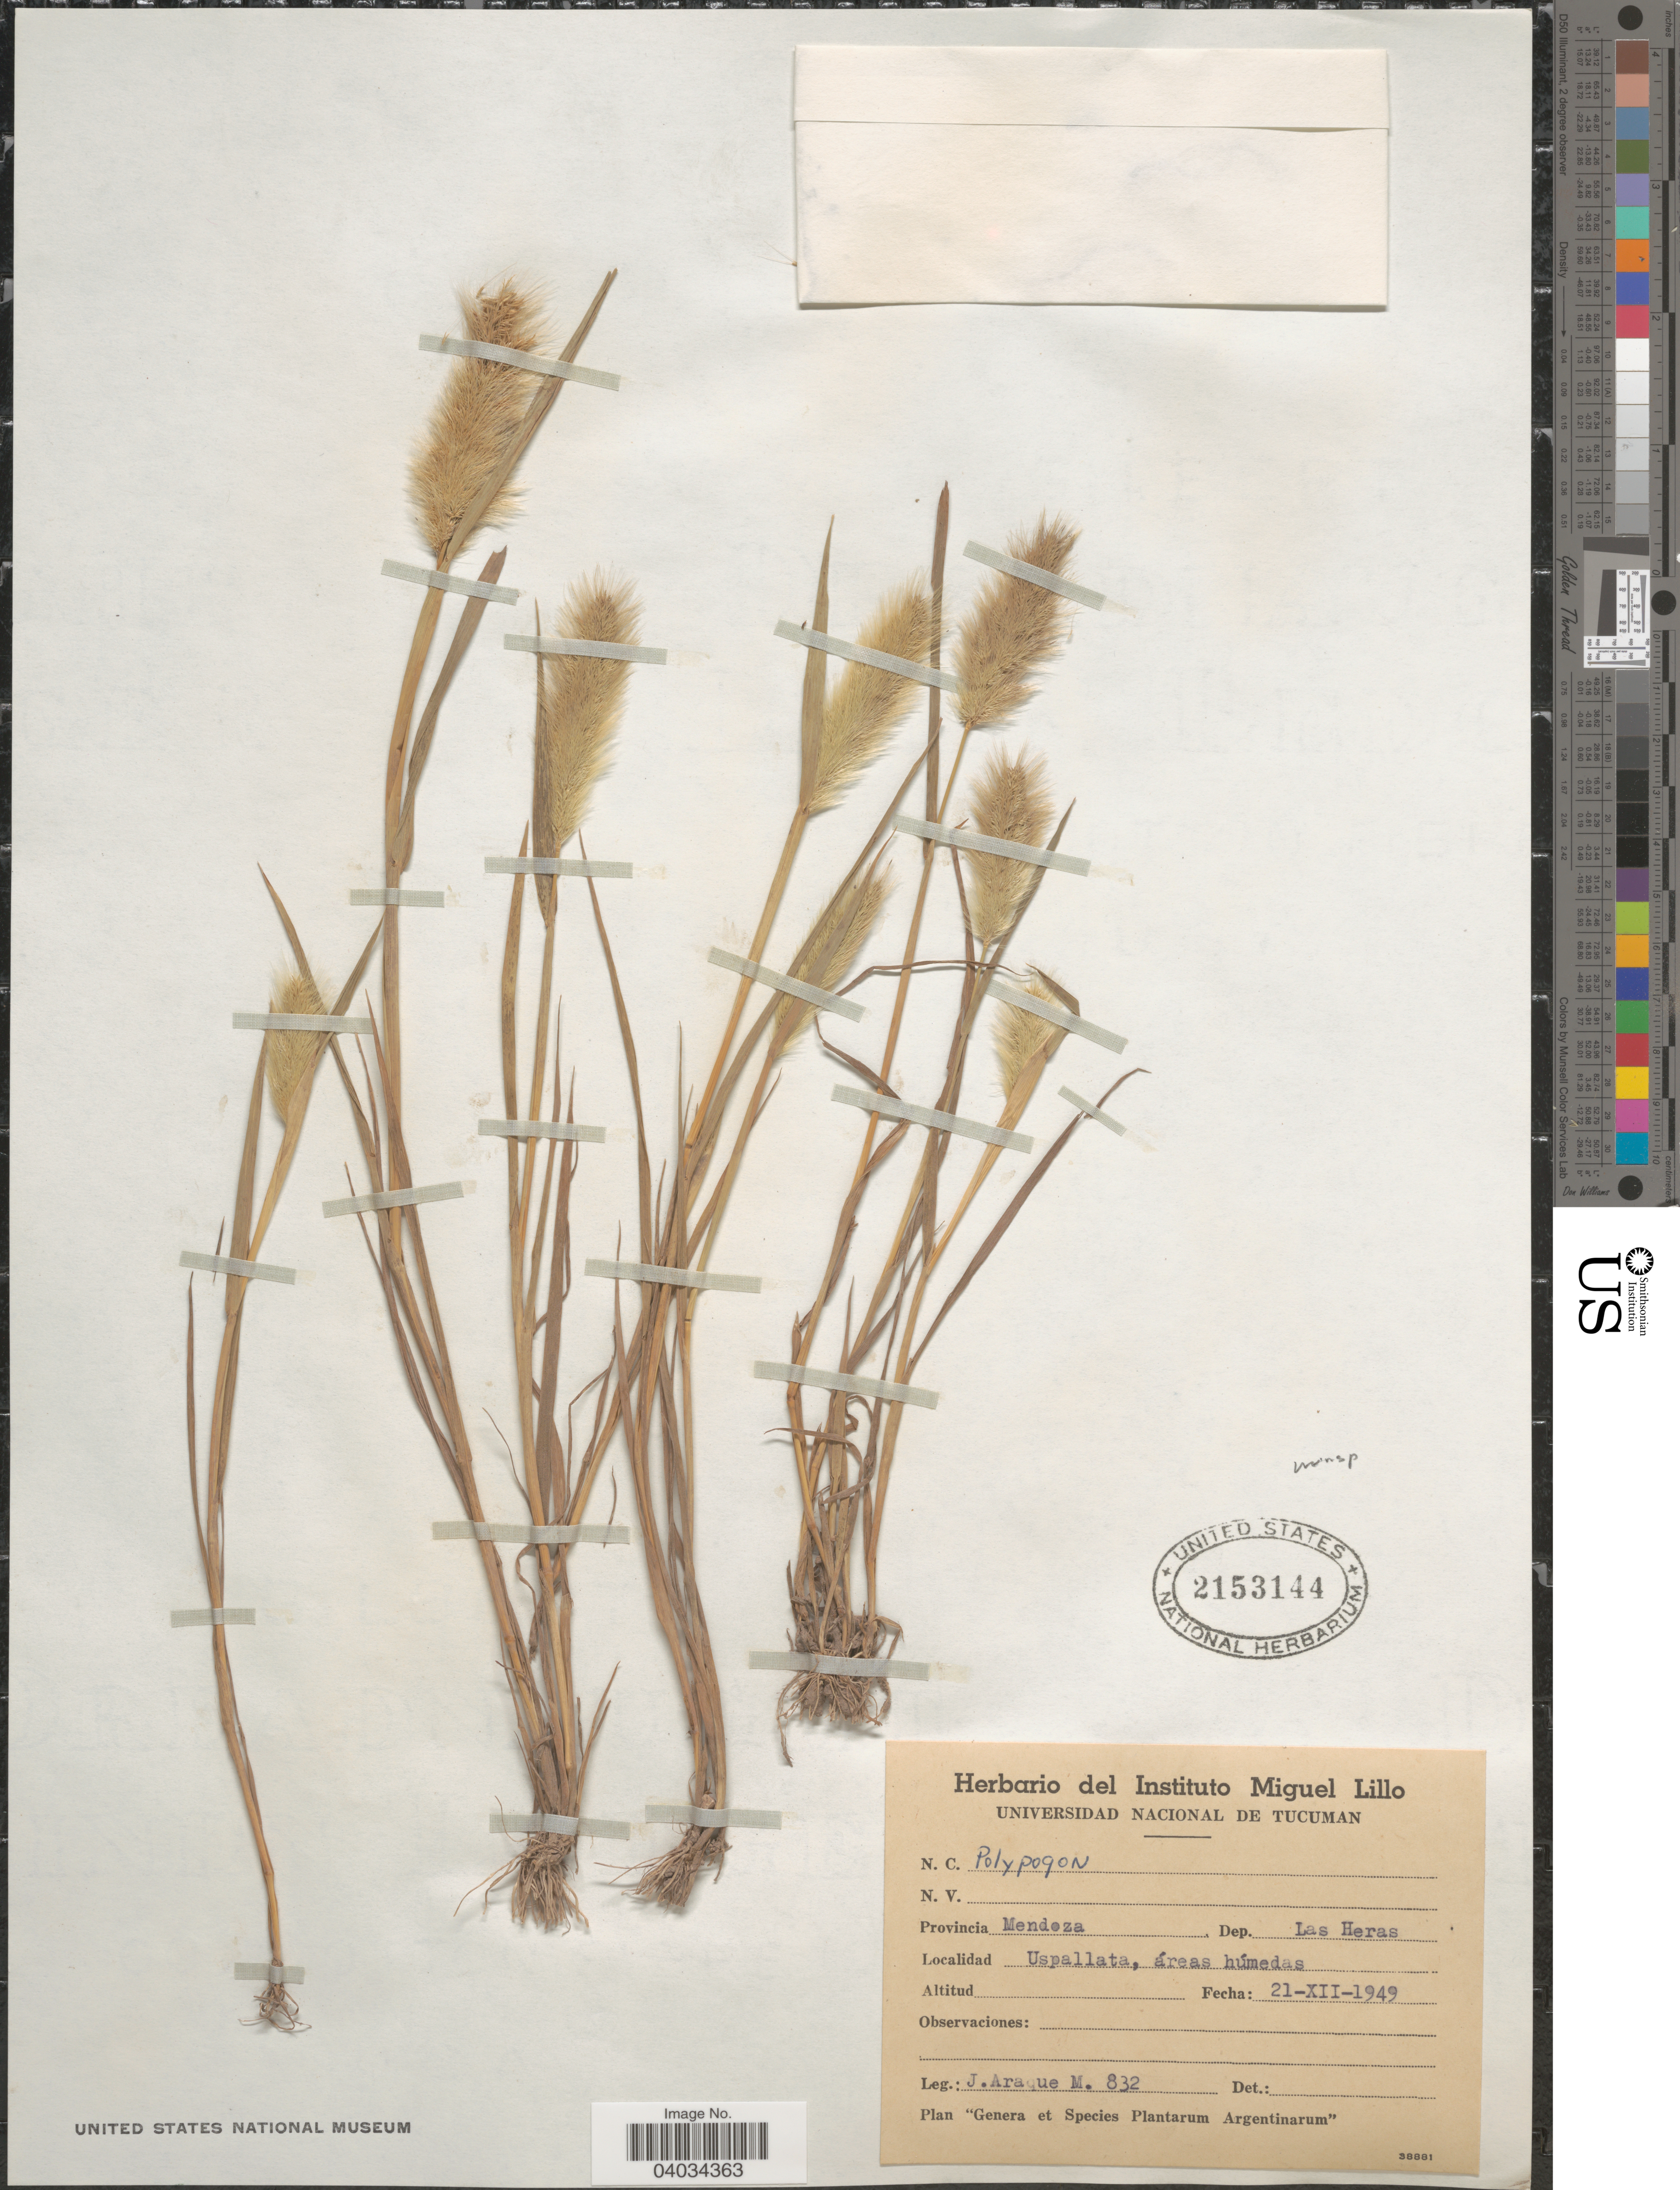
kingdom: Plantae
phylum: Tracheophyta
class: Liliopsida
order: Poales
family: Poaceae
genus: Polypogon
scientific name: Polypogon monspeliensis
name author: (L.) Desf.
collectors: J. Araque Molina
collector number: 832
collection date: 1949-12-21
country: Argentina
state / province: Mendoza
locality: Dep. Las Heras. Uspallata, áreas húmedas.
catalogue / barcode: US 2153144